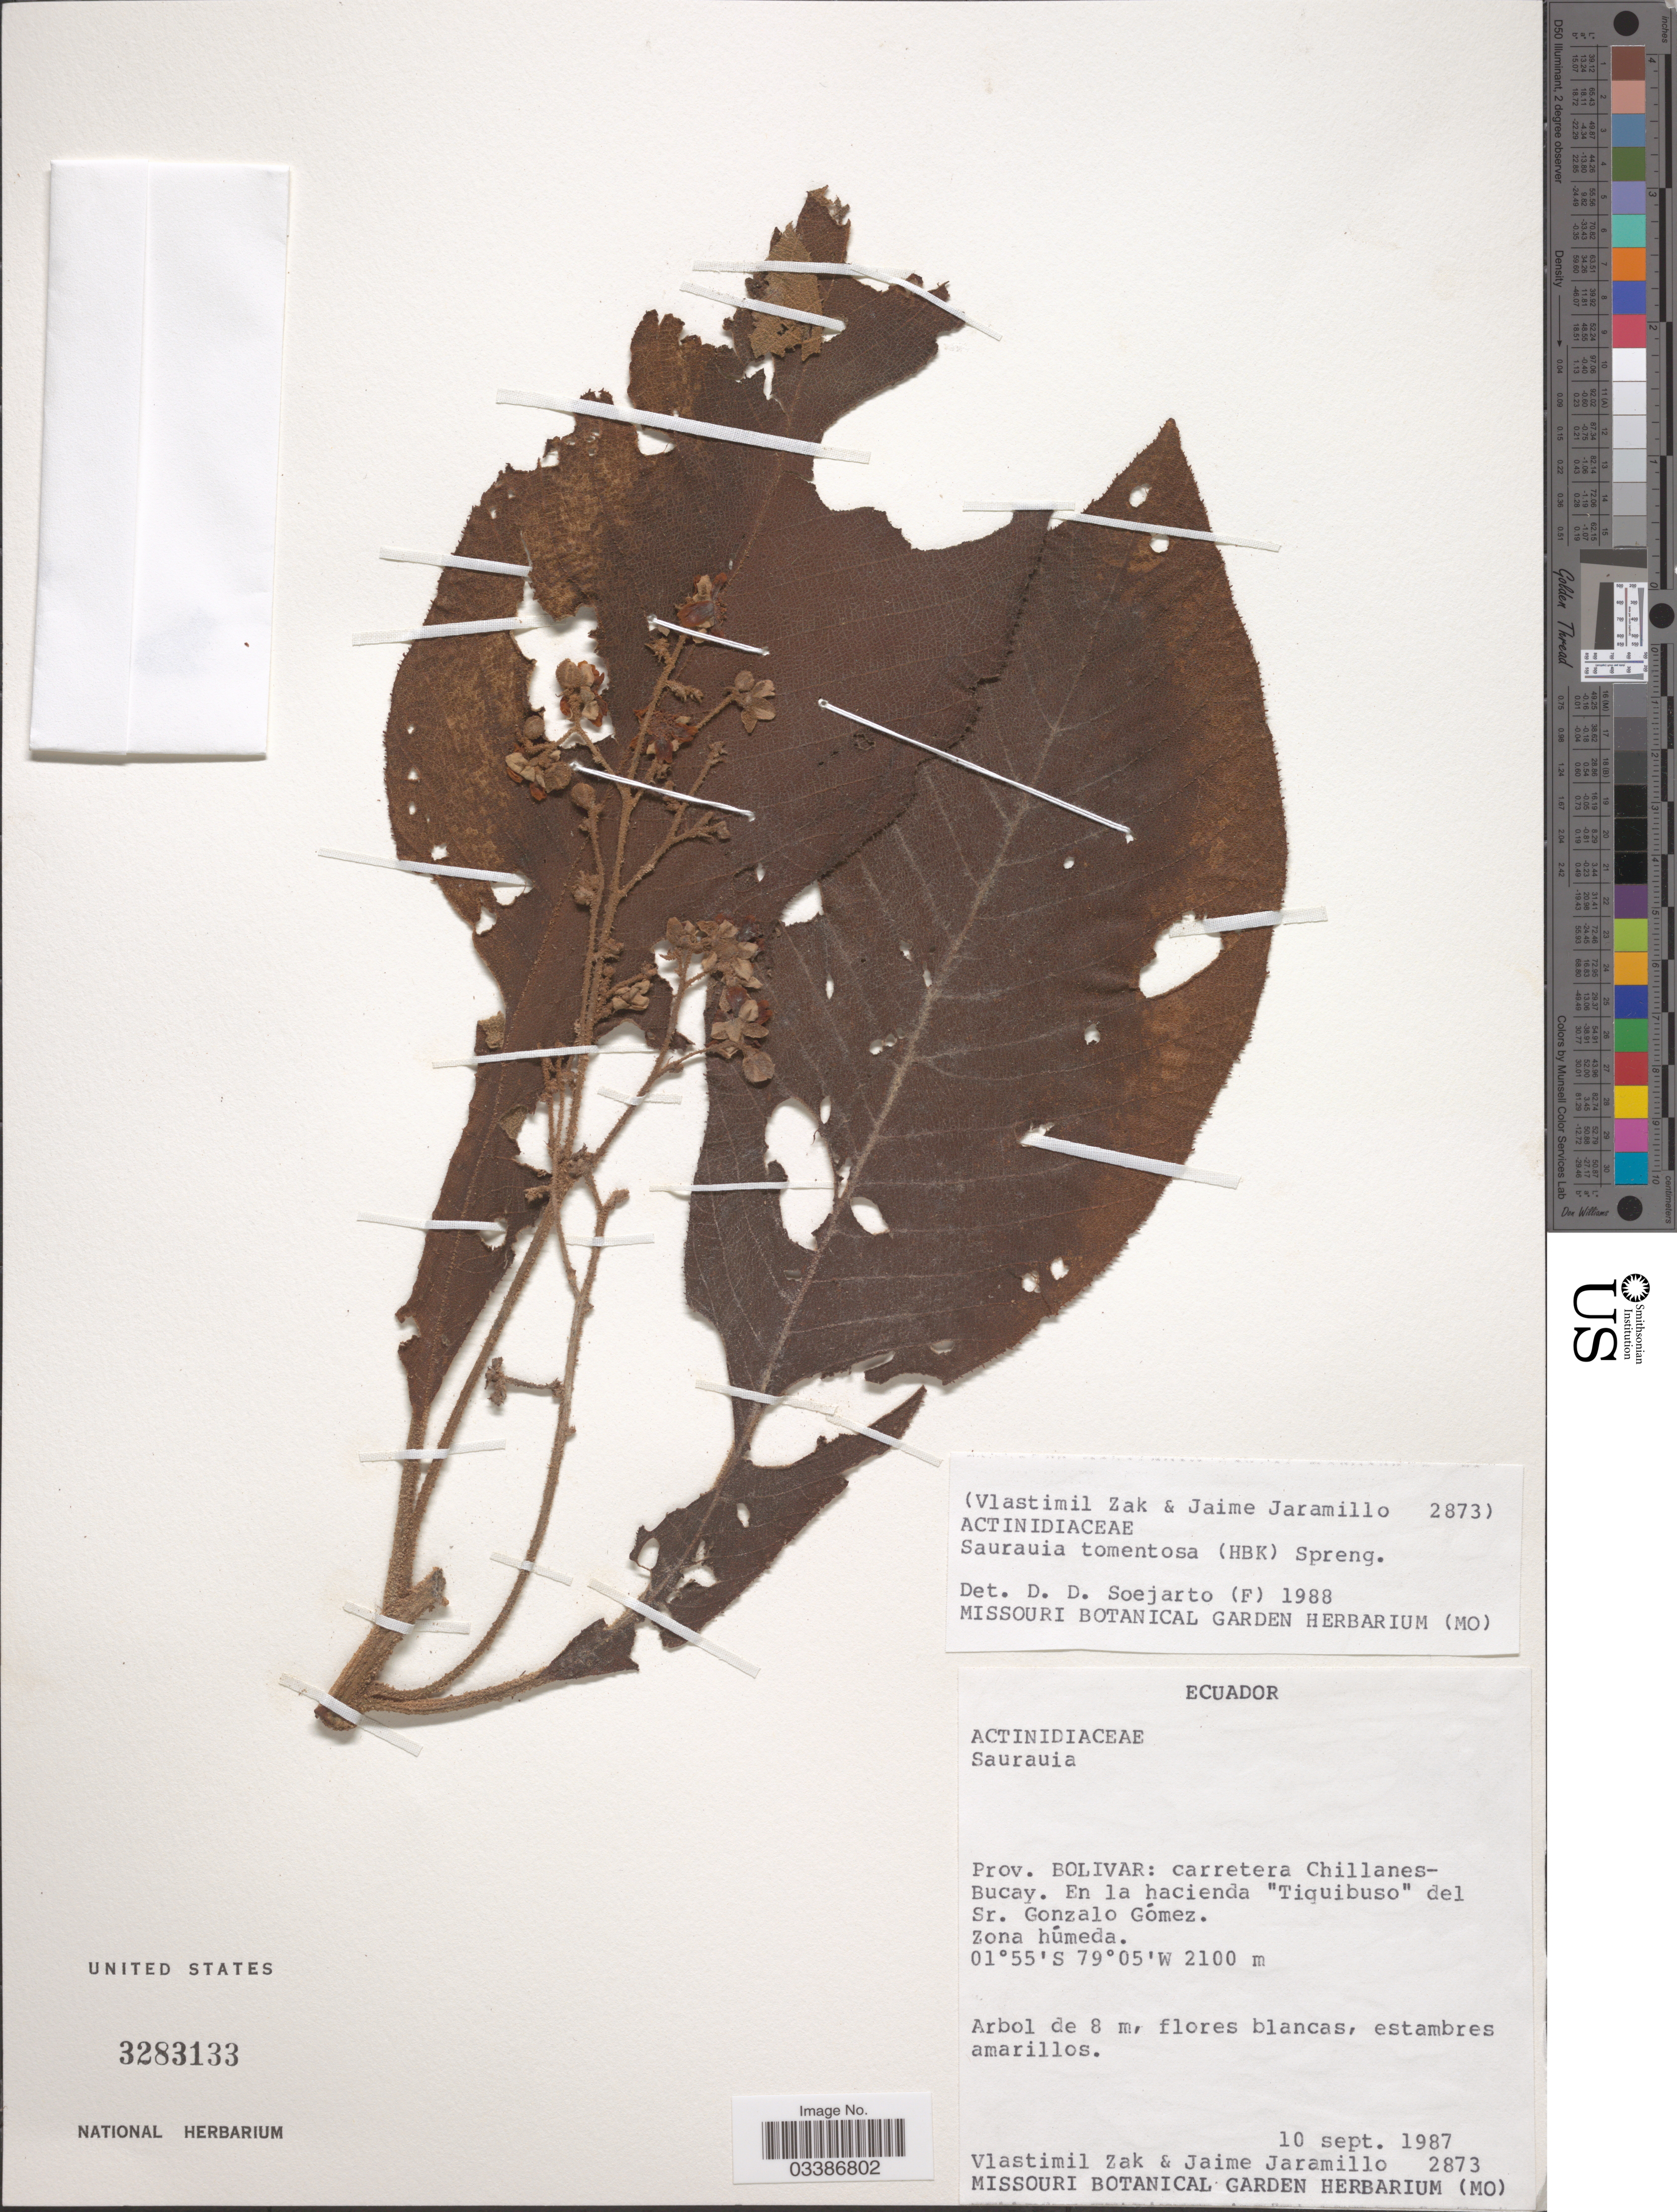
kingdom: Plantae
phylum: Tracheophyta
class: Magnoliopsida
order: Ericales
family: Actinidiaceae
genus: Saurauia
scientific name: Saurauia tomentosa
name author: (Kunth) Spreng.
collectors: V. Zak & J. Jaramillo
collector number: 2873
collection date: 1987-09-10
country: Ecuador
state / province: Bolívar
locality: Carretera Chillanes-Bucay. En la hacienda "Tiquibuso" del Sr. Gonzalo Gómez.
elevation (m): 2100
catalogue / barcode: US 3283133